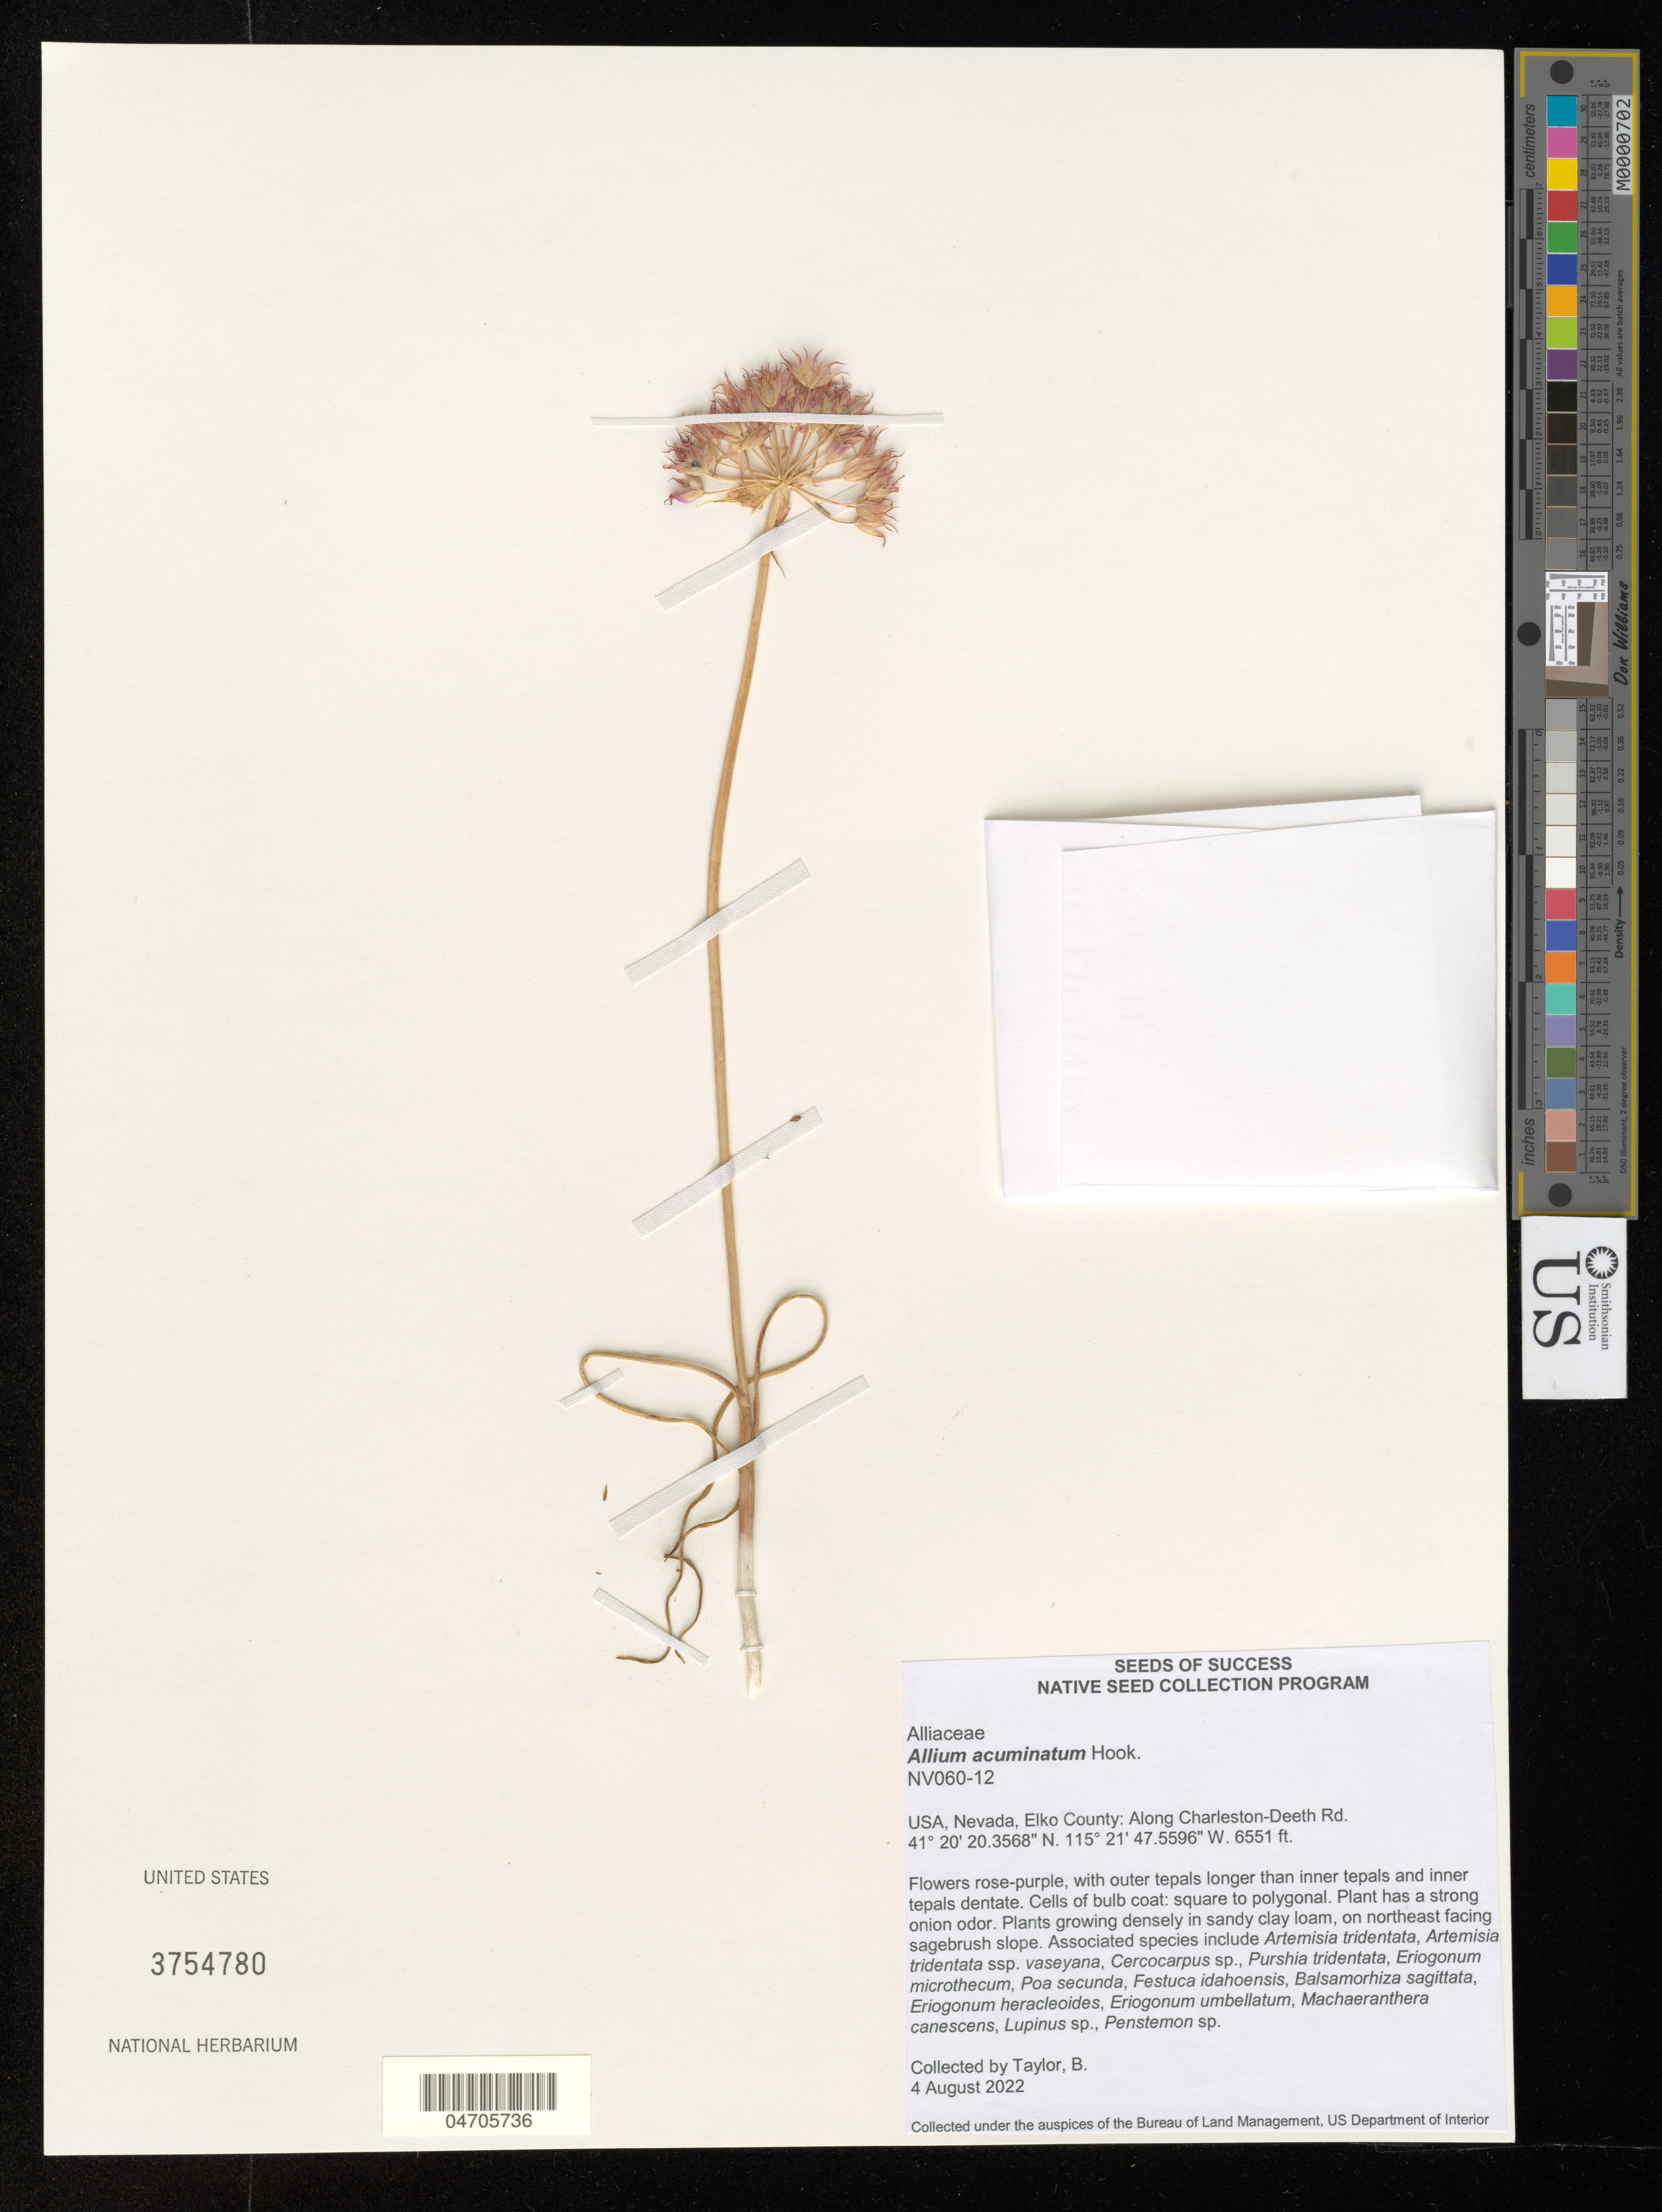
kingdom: Plantae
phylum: Tracheophyta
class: Liliopsida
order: Asparagales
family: Amaryllidaceae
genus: Allium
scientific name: Allium acuminatum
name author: Hook.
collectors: B. Taylor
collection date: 2022-08-04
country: United States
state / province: Nevada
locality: Elko County: Along Charleston-Deeth Rd.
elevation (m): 1997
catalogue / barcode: US 3754780